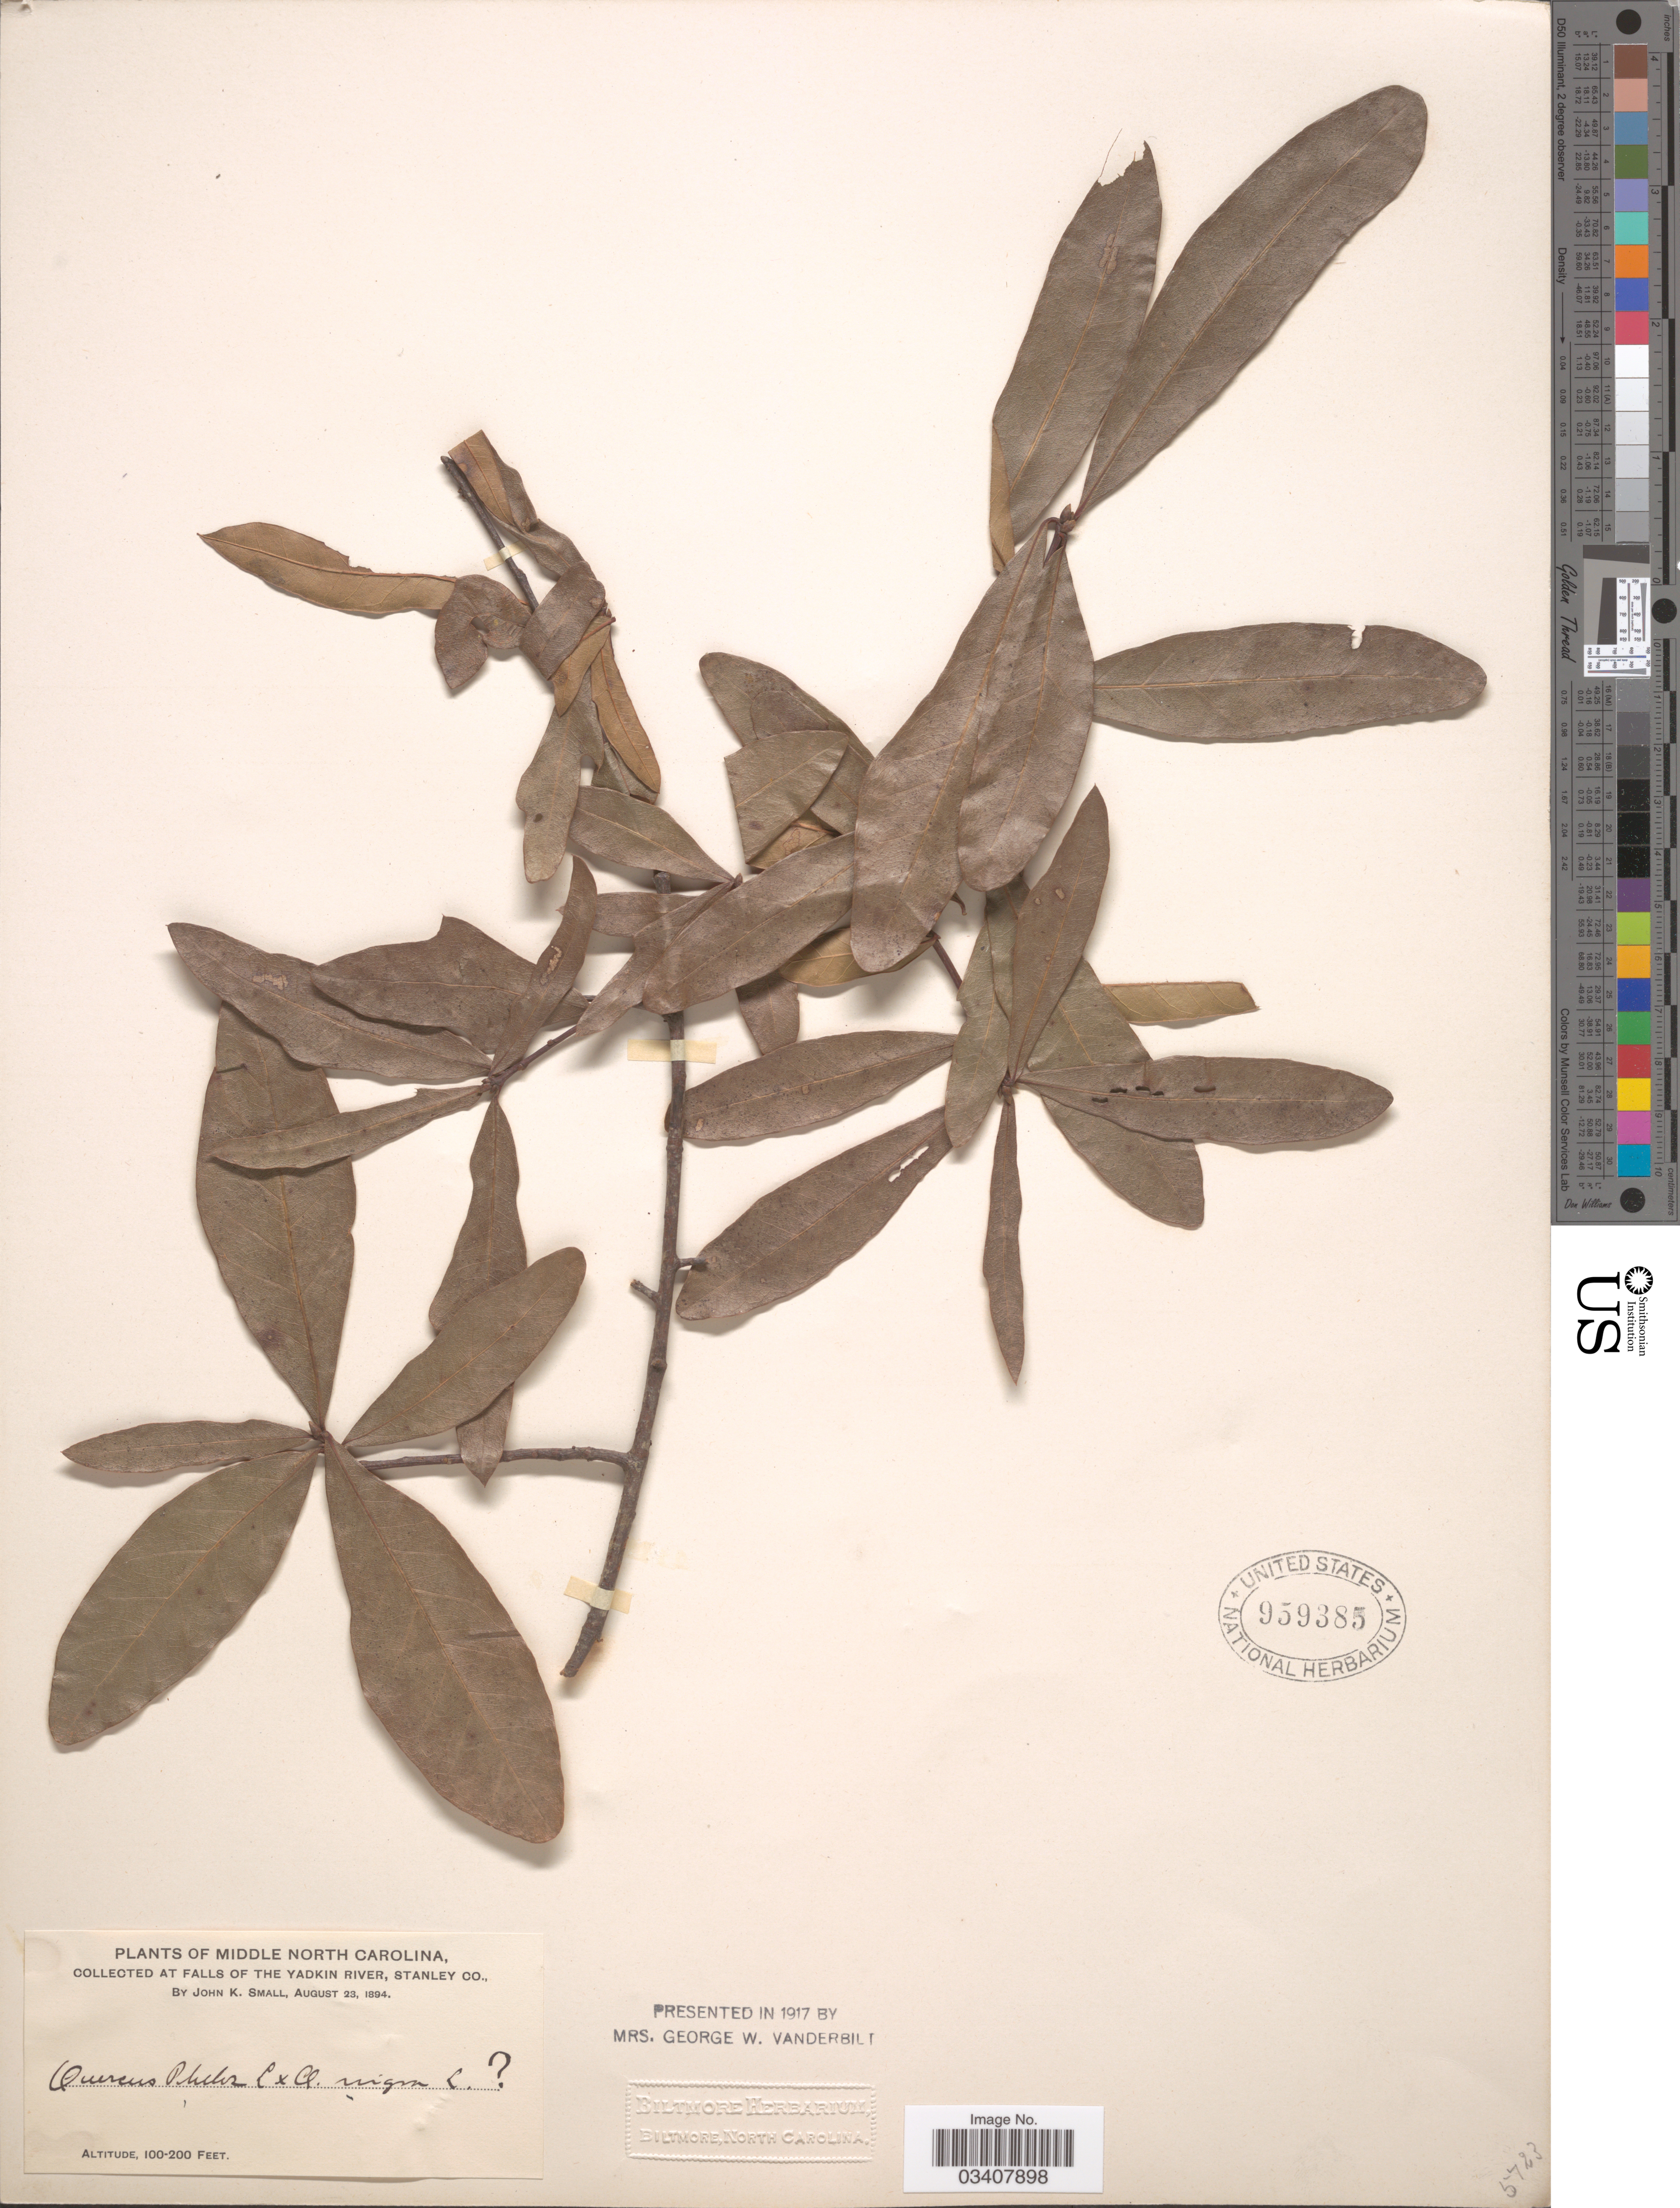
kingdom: Plantae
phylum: Tracheophyta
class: Magnoliopsida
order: Fagales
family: Fagaceae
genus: Quercus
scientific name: Quercus phellos x Q. nigra L.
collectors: J. K. Small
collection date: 1894-08-23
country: United States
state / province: North Carolina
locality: Middle North Carolina, at Falls of The Yadkin River, Stanley Co.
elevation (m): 30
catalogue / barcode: US 959385